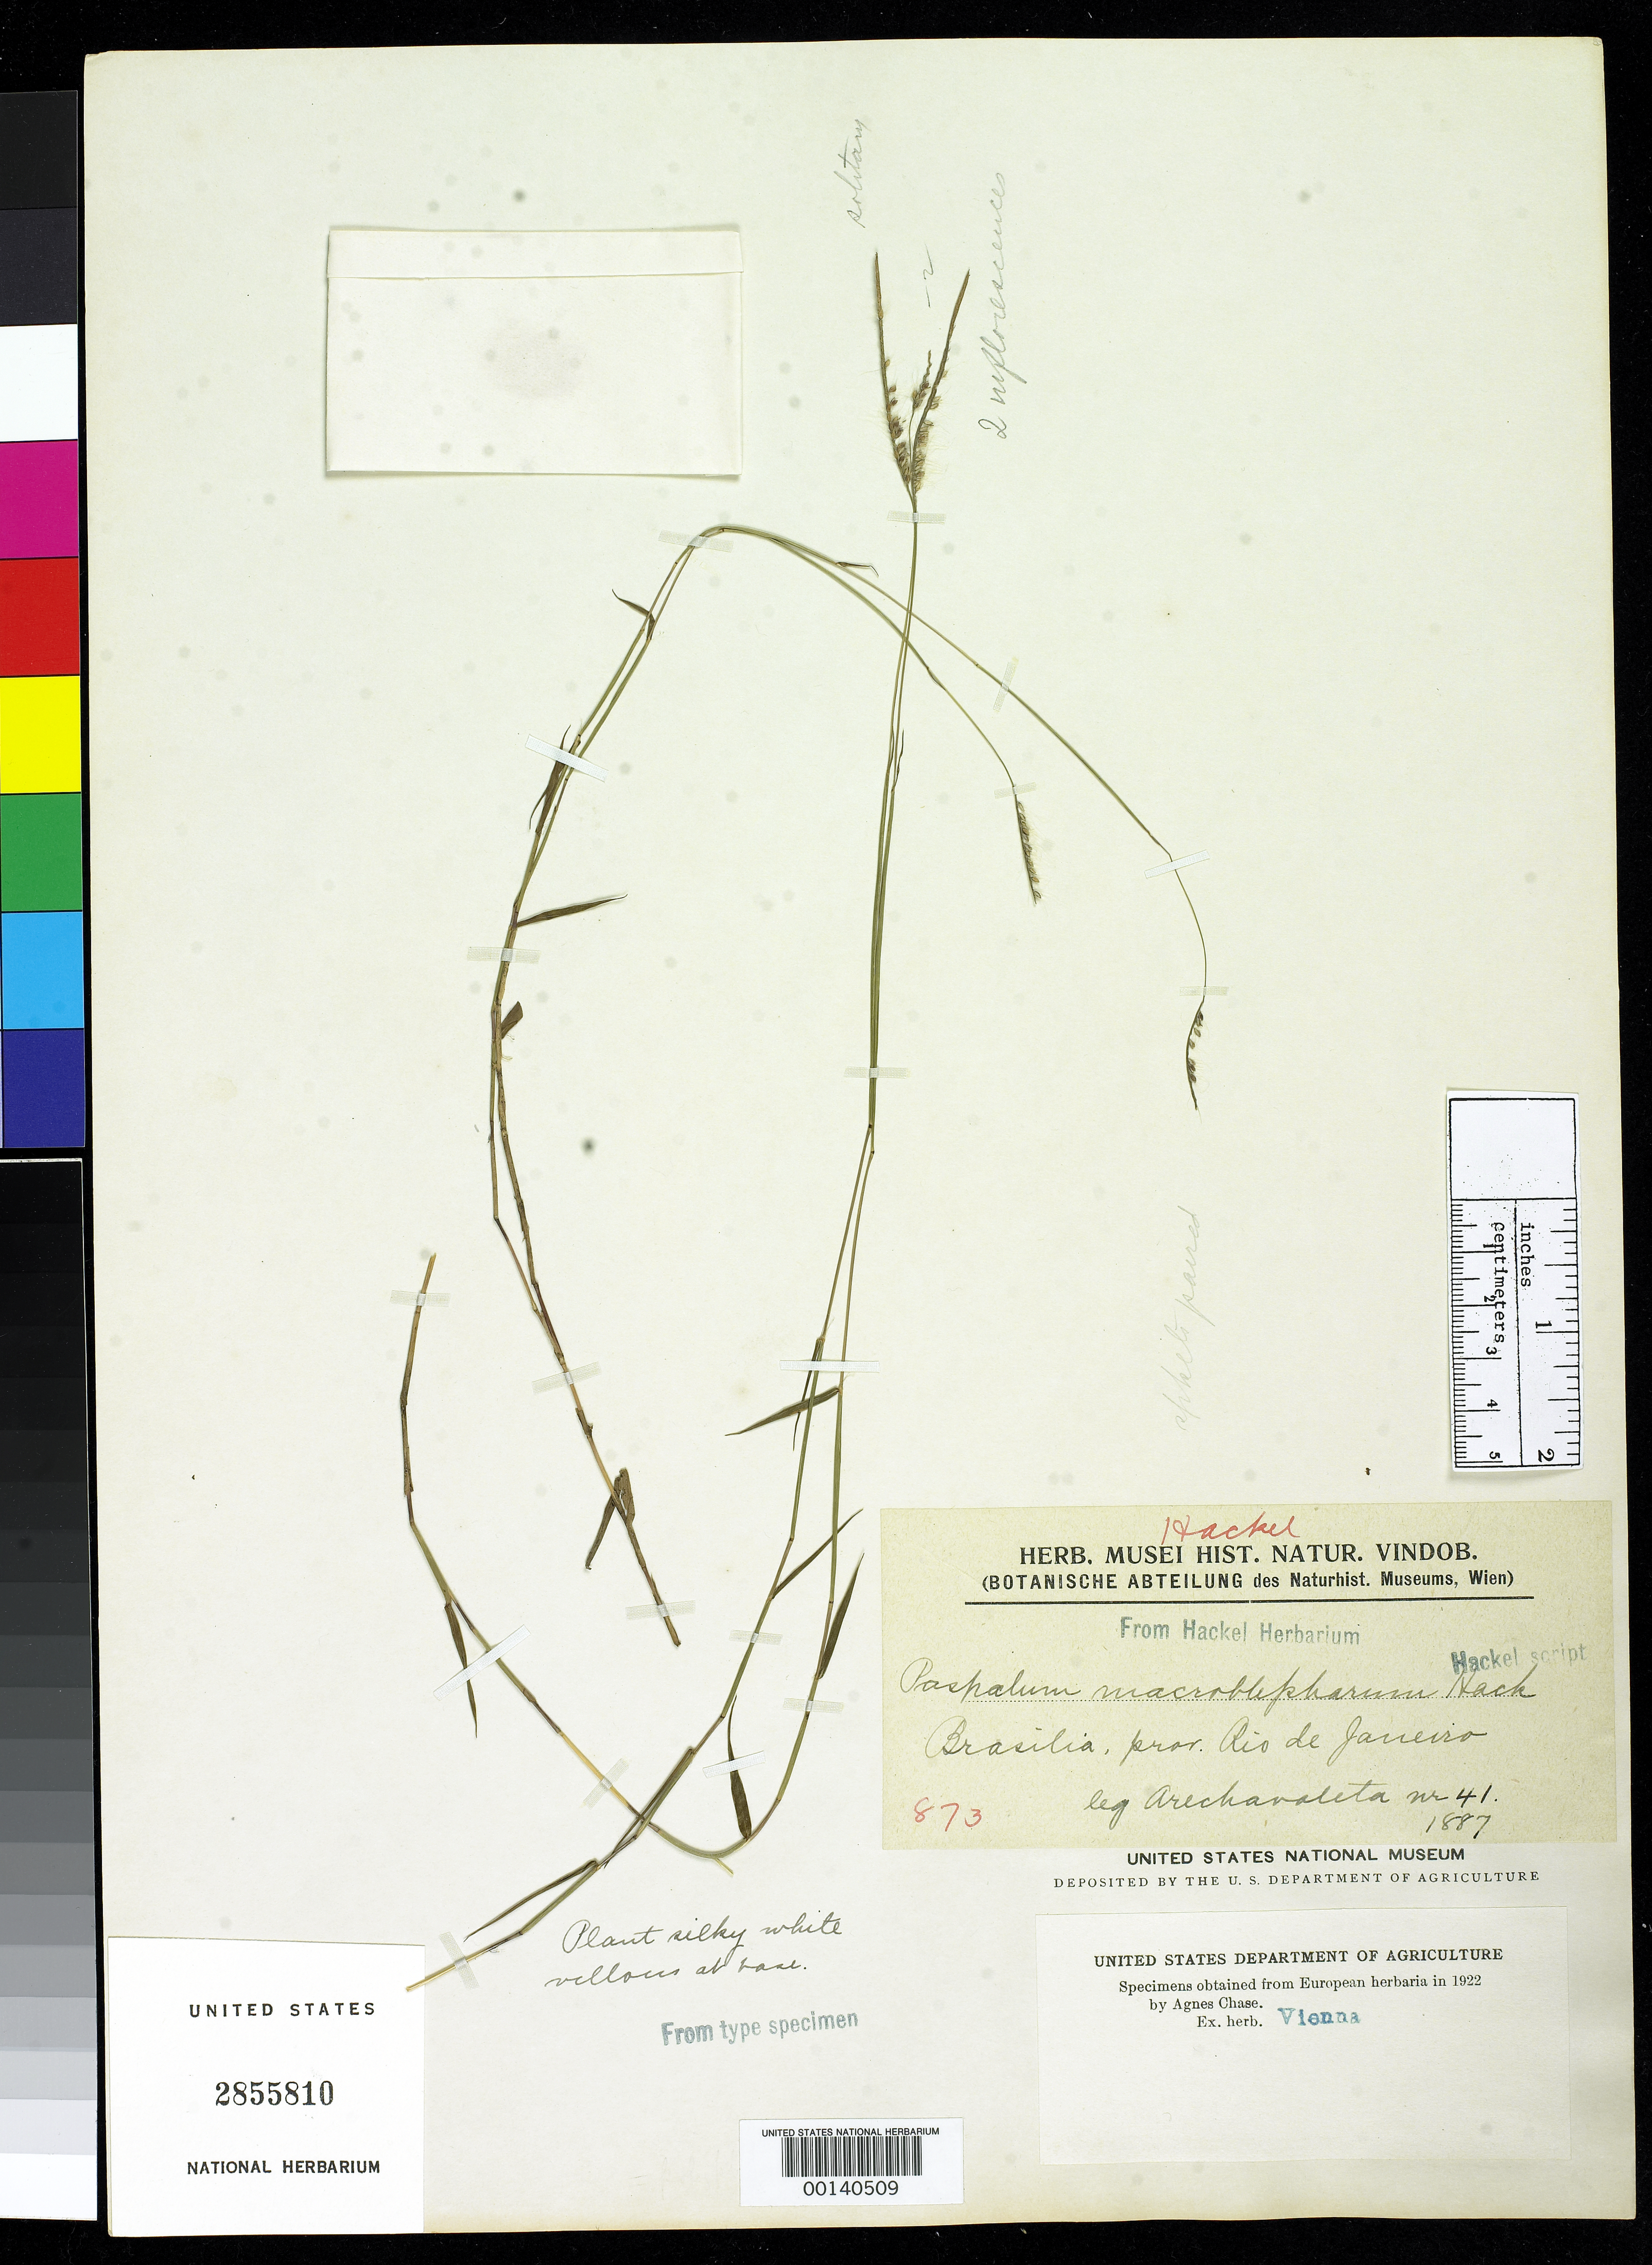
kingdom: Plantae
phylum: Tracheophyta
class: Liliopsida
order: Poales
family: Poaceae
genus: Paspalum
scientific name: Paspalum macroblepharum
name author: Hack.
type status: Type Fragment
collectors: J. Arechavaleta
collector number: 41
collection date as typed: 1887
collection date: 1887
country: Brazil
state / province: Rio de Janeiro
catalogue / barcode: US 2855810